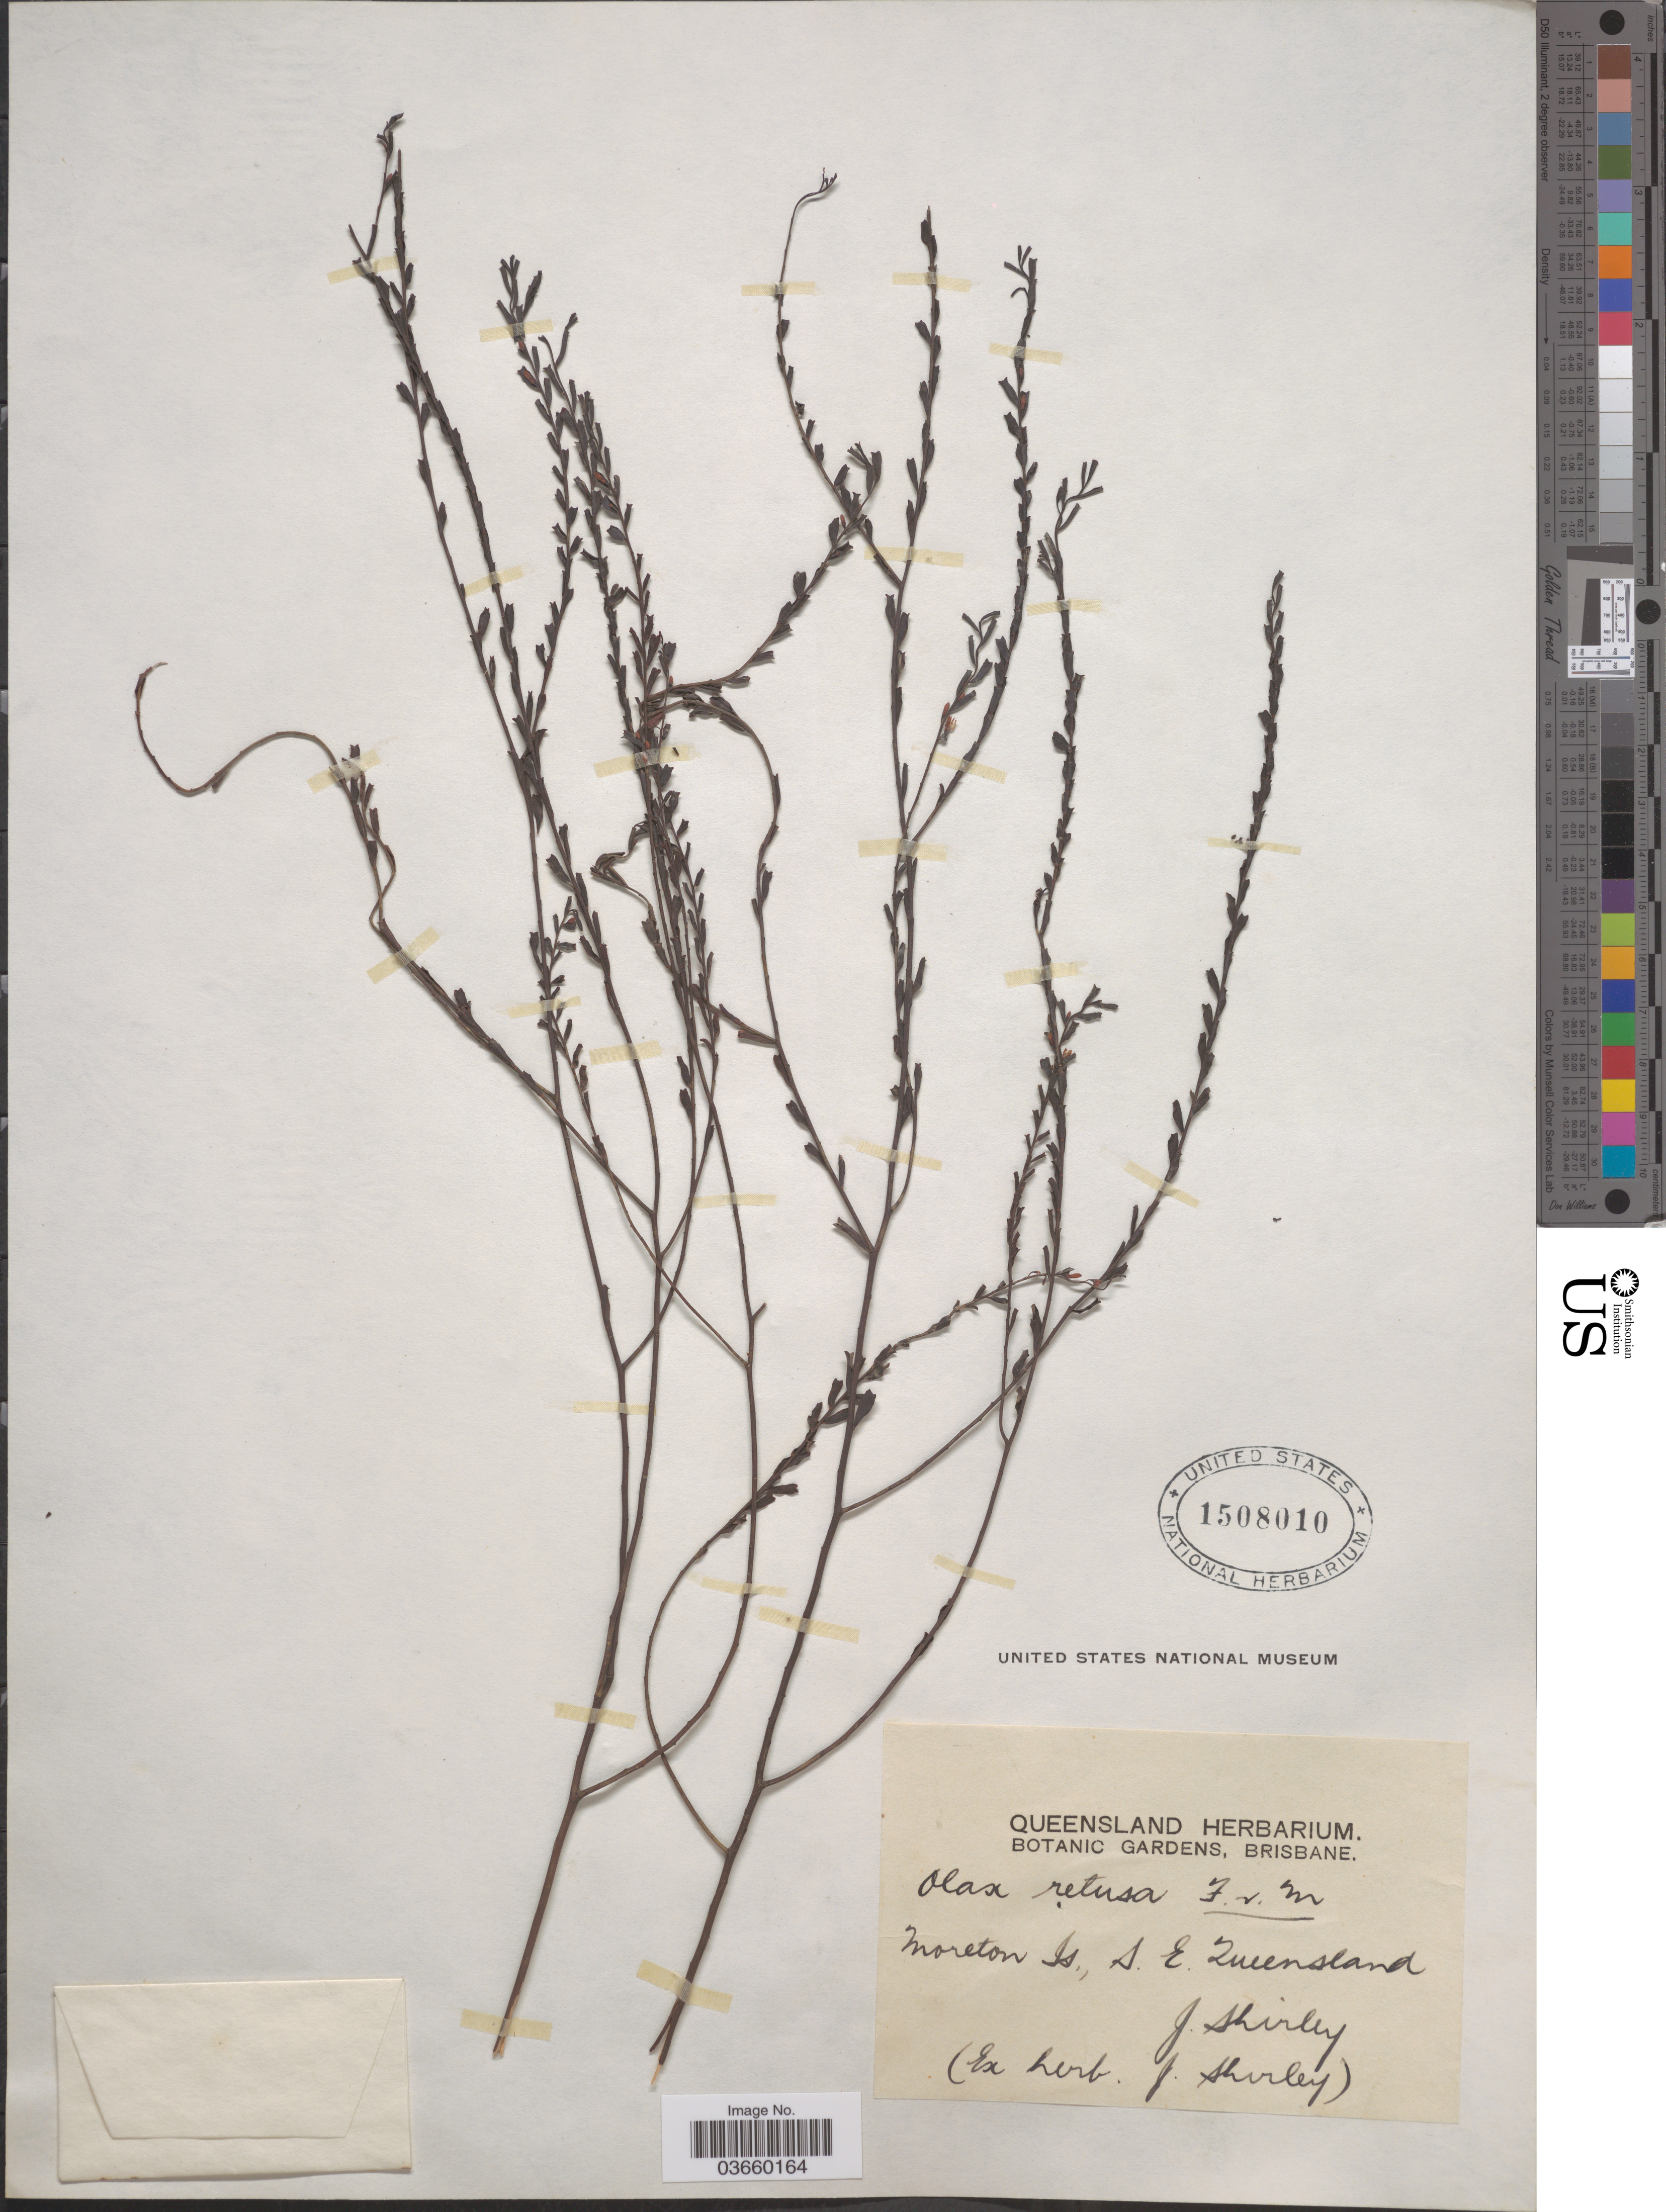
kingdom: Plantae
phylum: Tracheophyta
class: Magnoliopsida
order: Santalales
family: Olacaceae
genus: Olax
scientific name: Olax retusa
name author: F. Muell. ex Benth.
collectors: J. Shirley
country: Australia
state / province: Queensland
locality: Moreton Is., S.E. Queensland.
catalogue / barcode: US 1508010